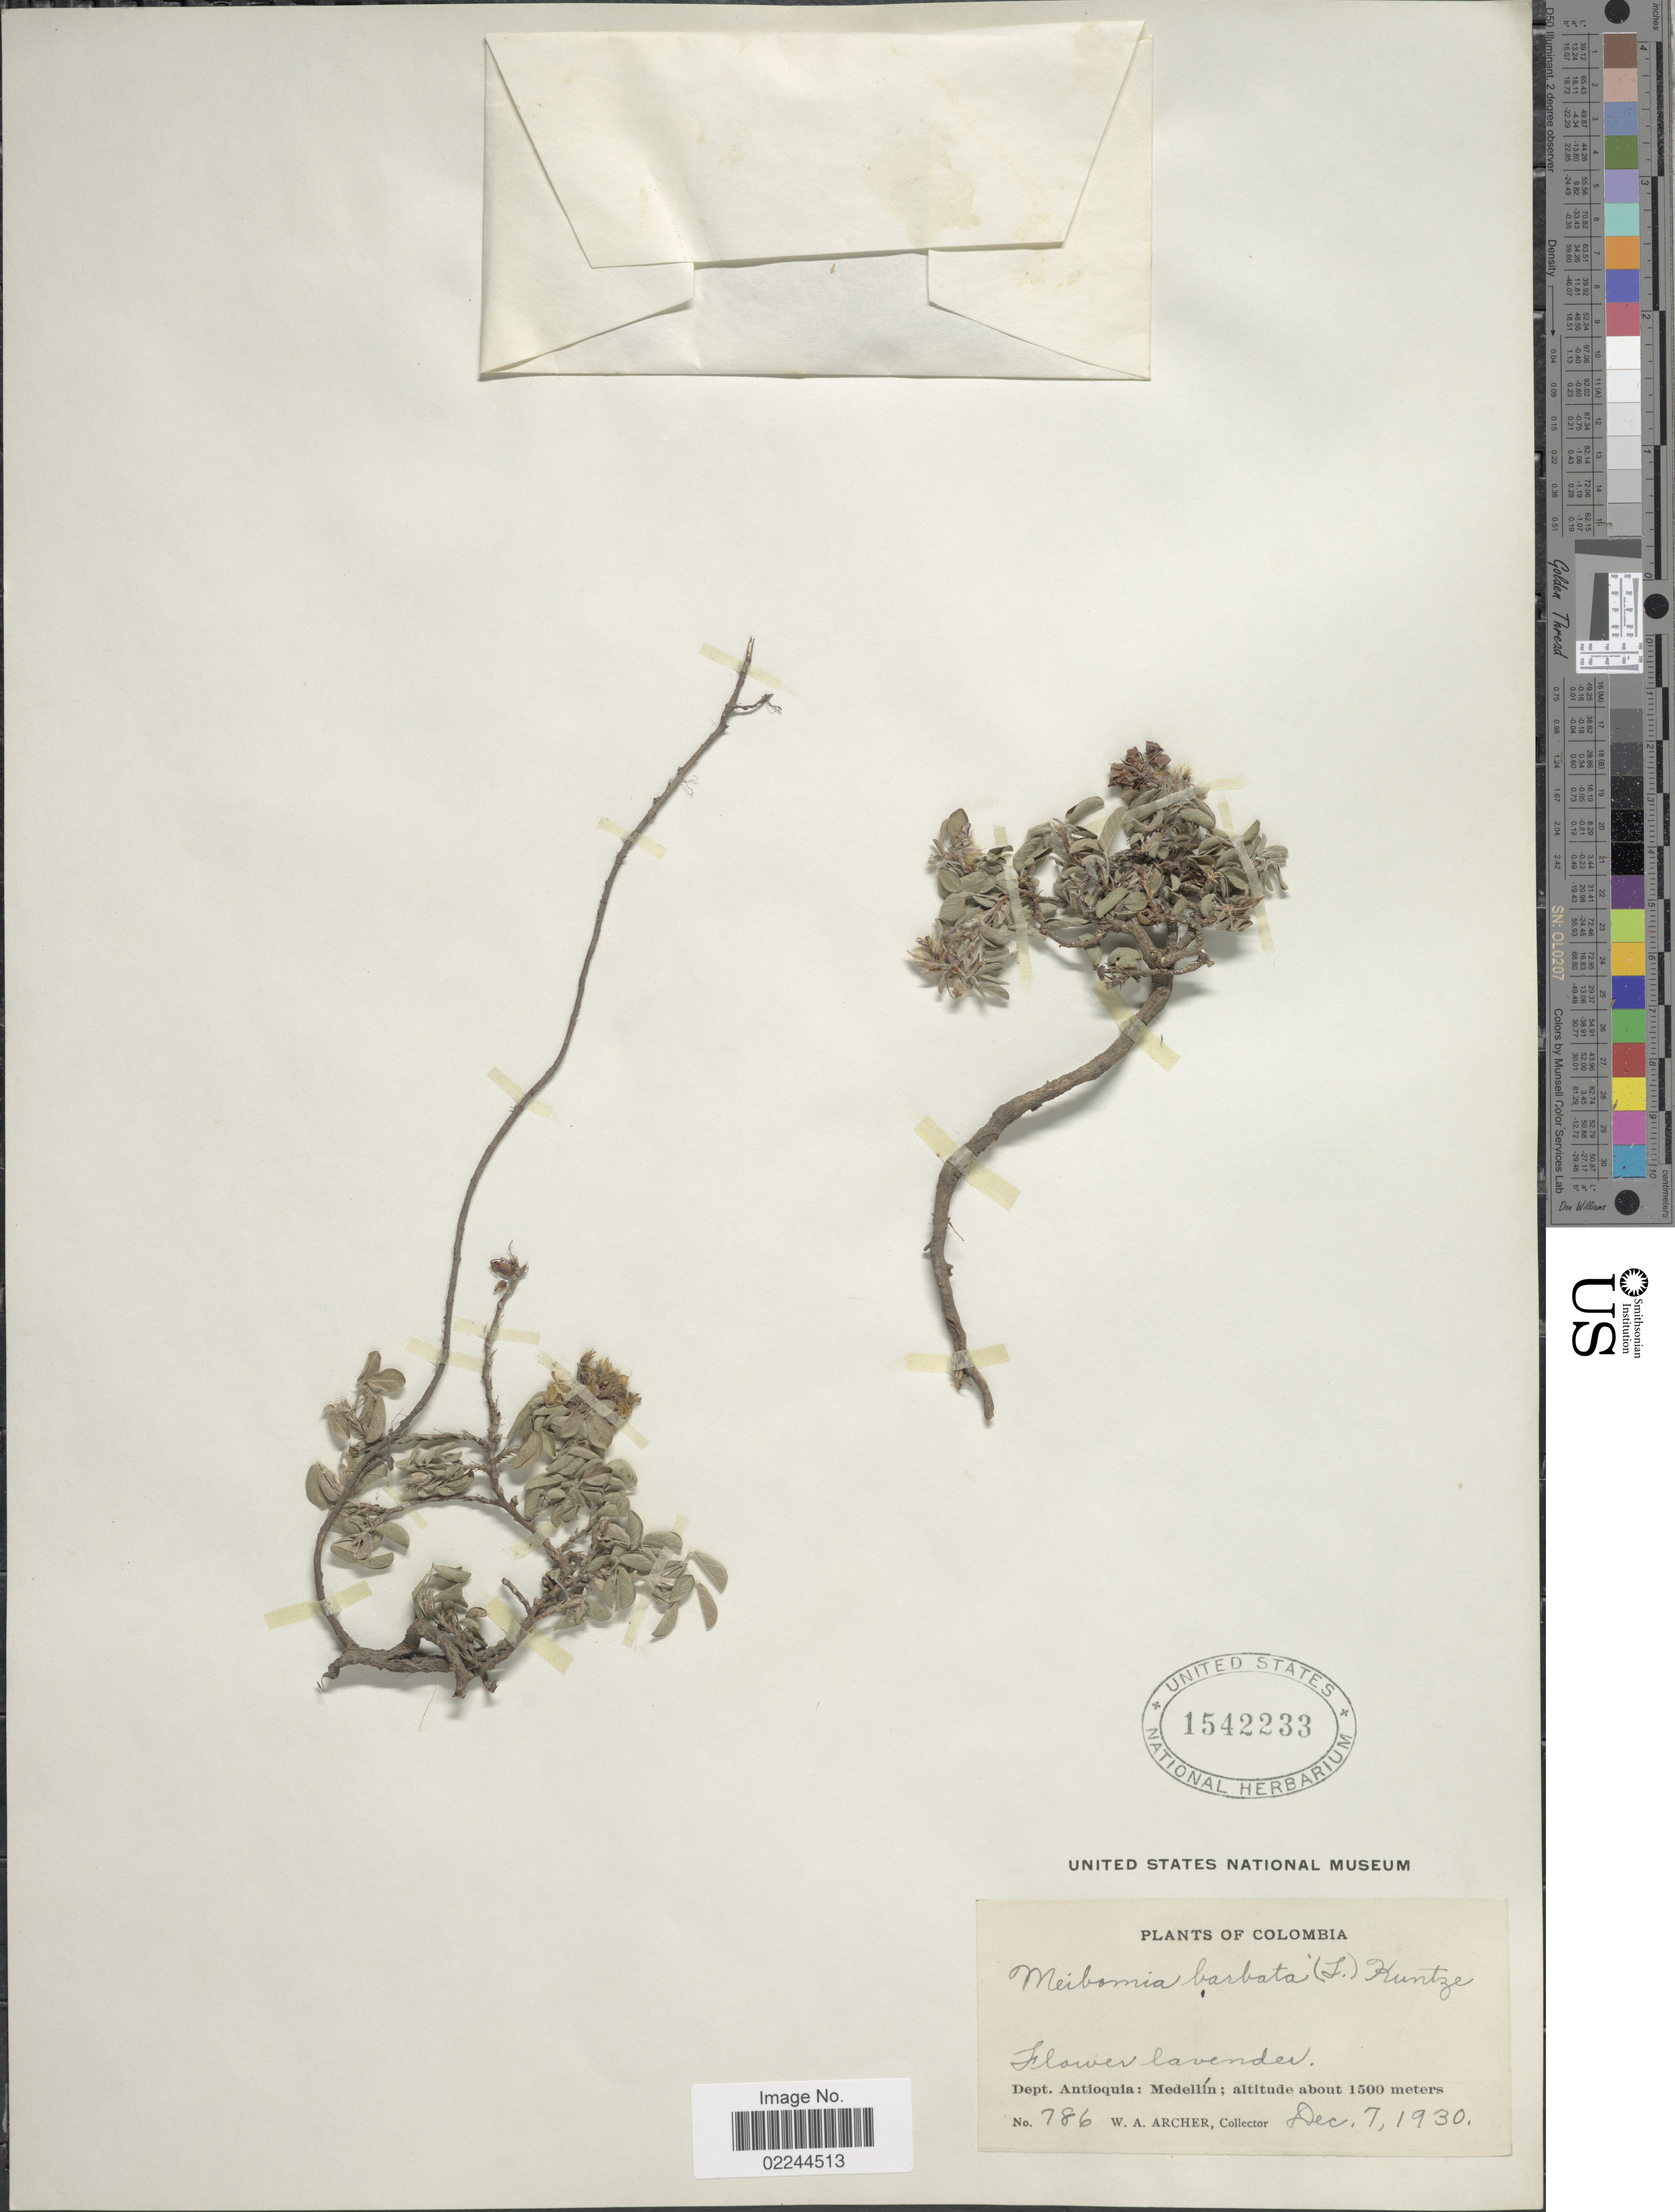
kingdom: Plantae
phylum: Tracheophyta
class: Magnoliopsida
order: Fabales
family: Fabaceae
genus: Grona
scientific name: Grona barbata var. barbata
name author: (L.) H. Ohashi & K. Ohashi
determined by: Strong, Mark T., (BOT), Smithsonian Institution - National Museum of Natural History (UNITED STATES)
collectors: W. A. Archer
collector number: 786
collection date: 1930-12-07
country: Colombia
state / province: Antioquia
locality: Medellin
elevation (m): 1500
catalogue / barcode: US 1542233